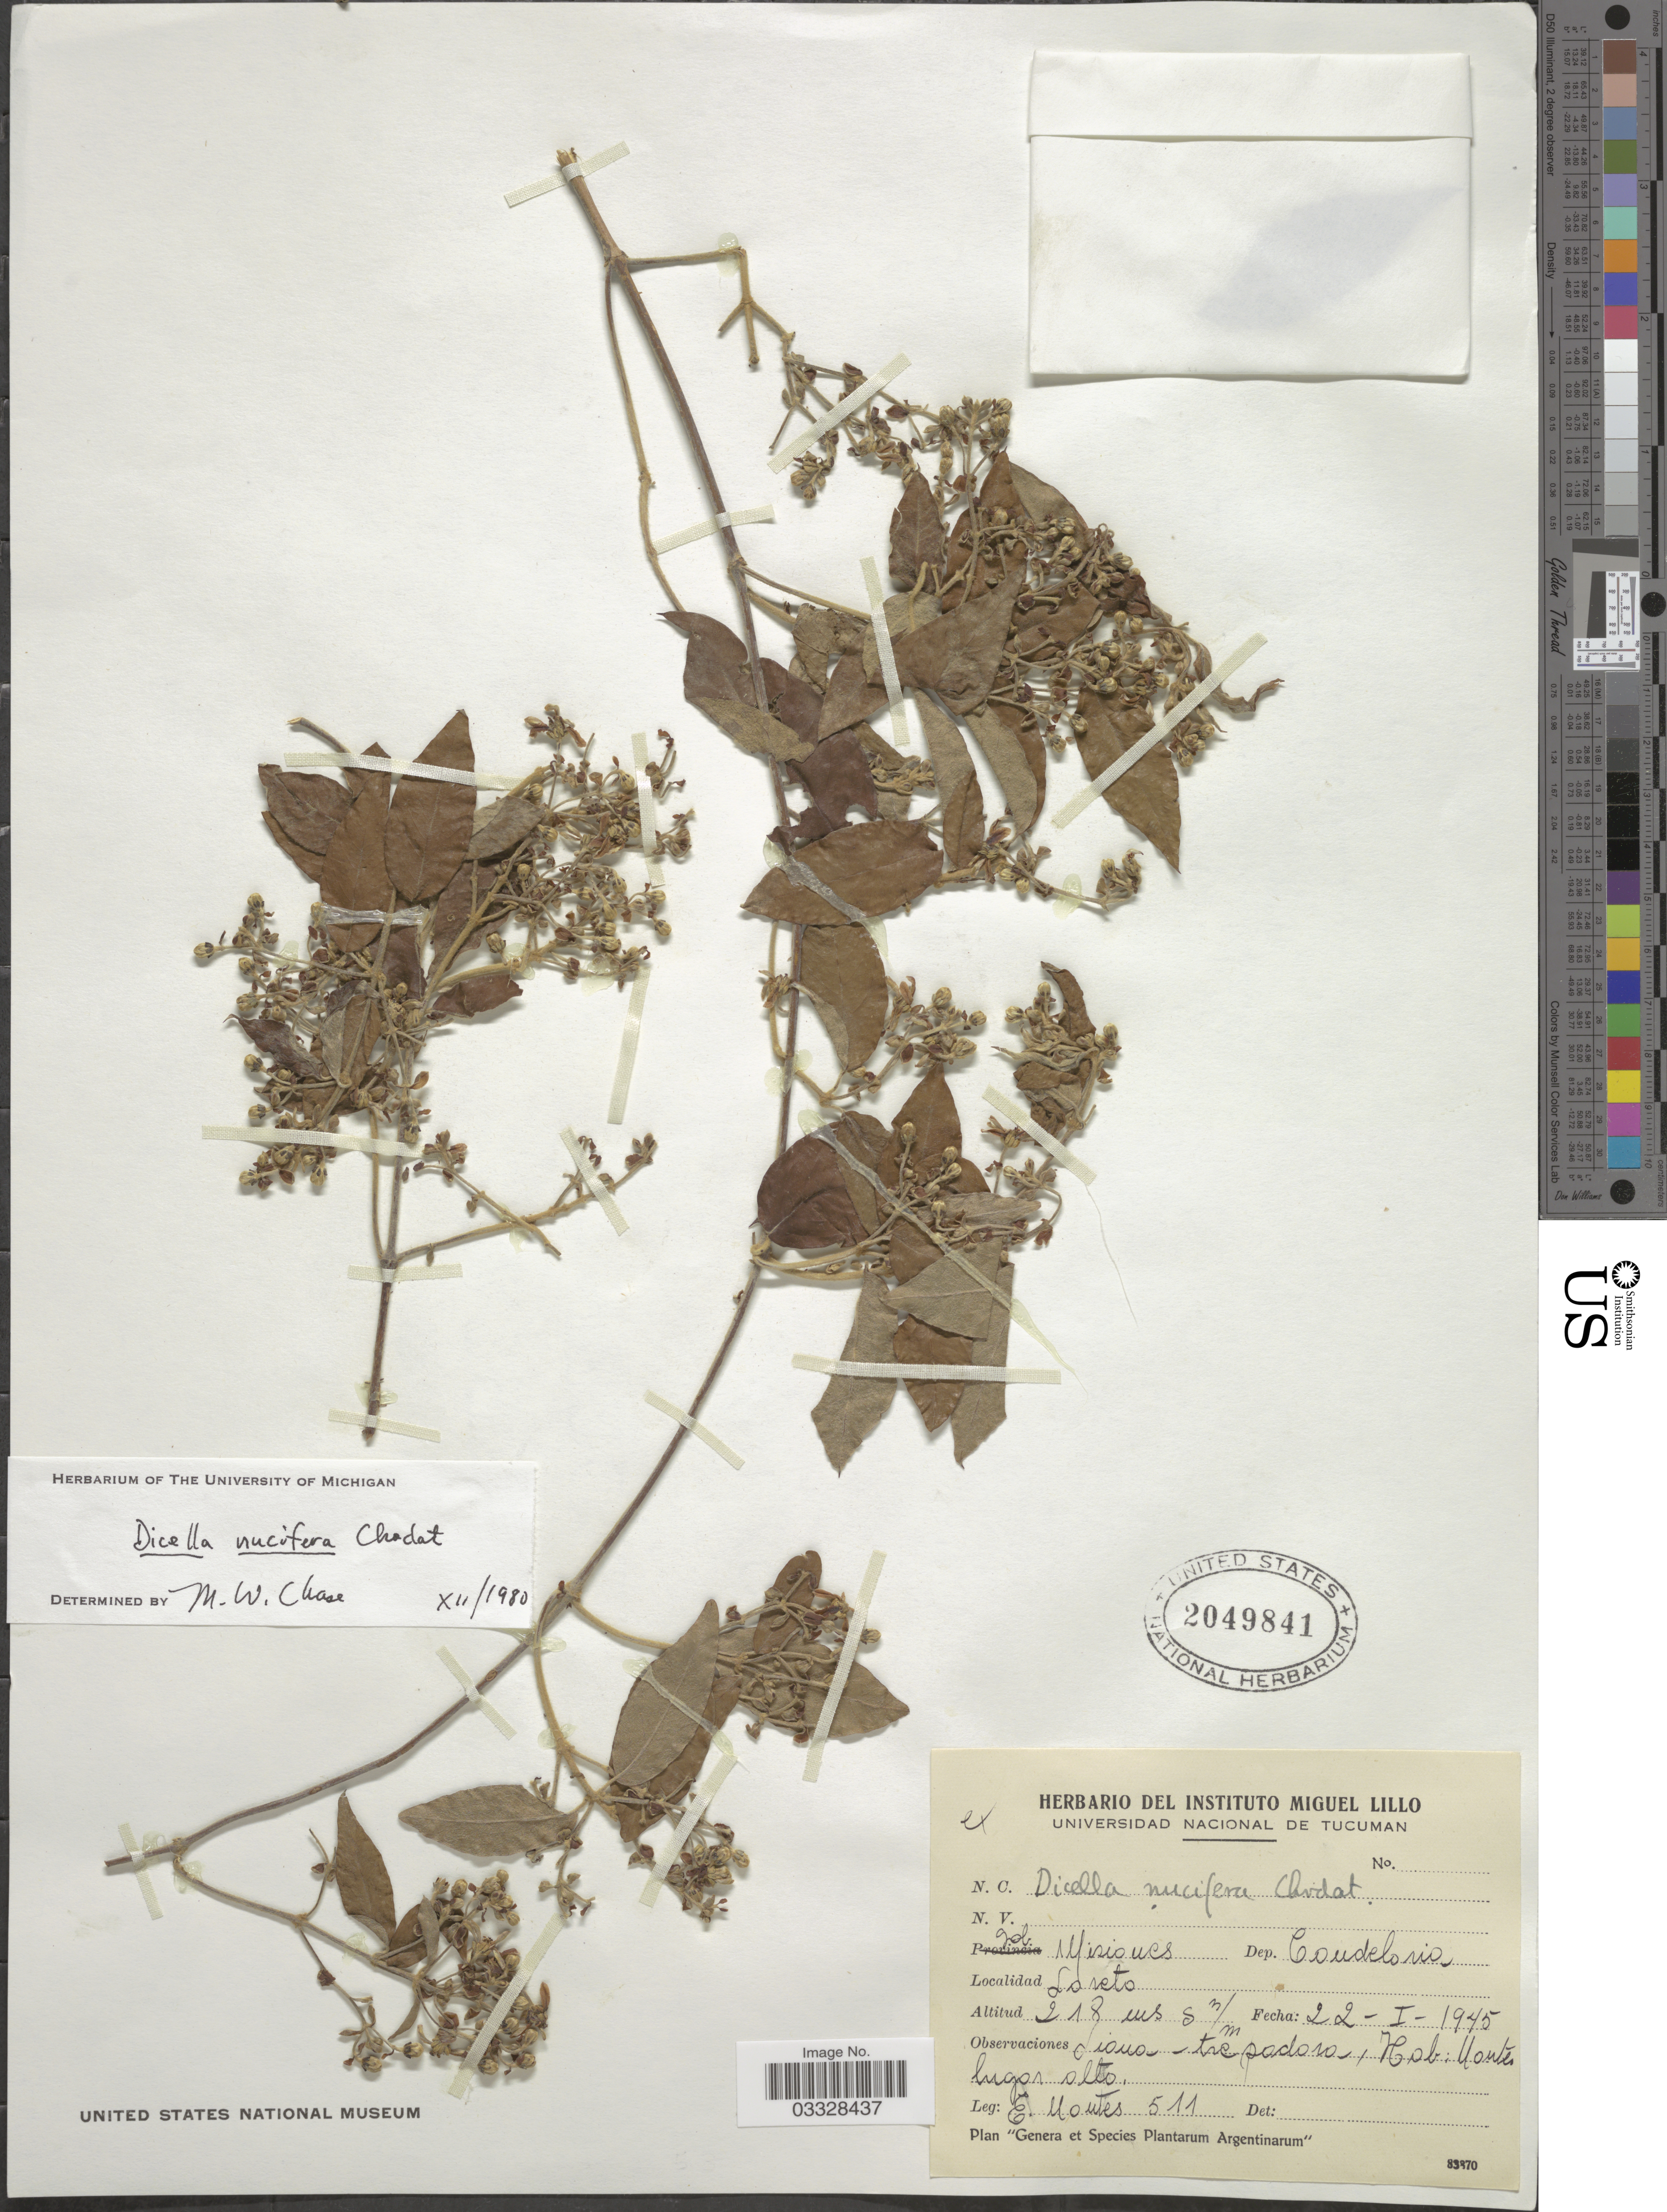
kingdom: Plantae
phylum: Tracheophyta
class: Magnoliopsida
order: Malpighiales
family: Malpighiaceae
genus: Dicella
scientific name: Dicella nucifera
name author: Chodat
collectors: E. Montes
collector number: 511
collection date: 1945-01-22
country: Argentina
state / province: Misiones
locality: Gob. Misiones. Dep. Candelaria. Loreto. Montes lugar alto.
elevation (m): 218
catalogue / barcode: US 2049841